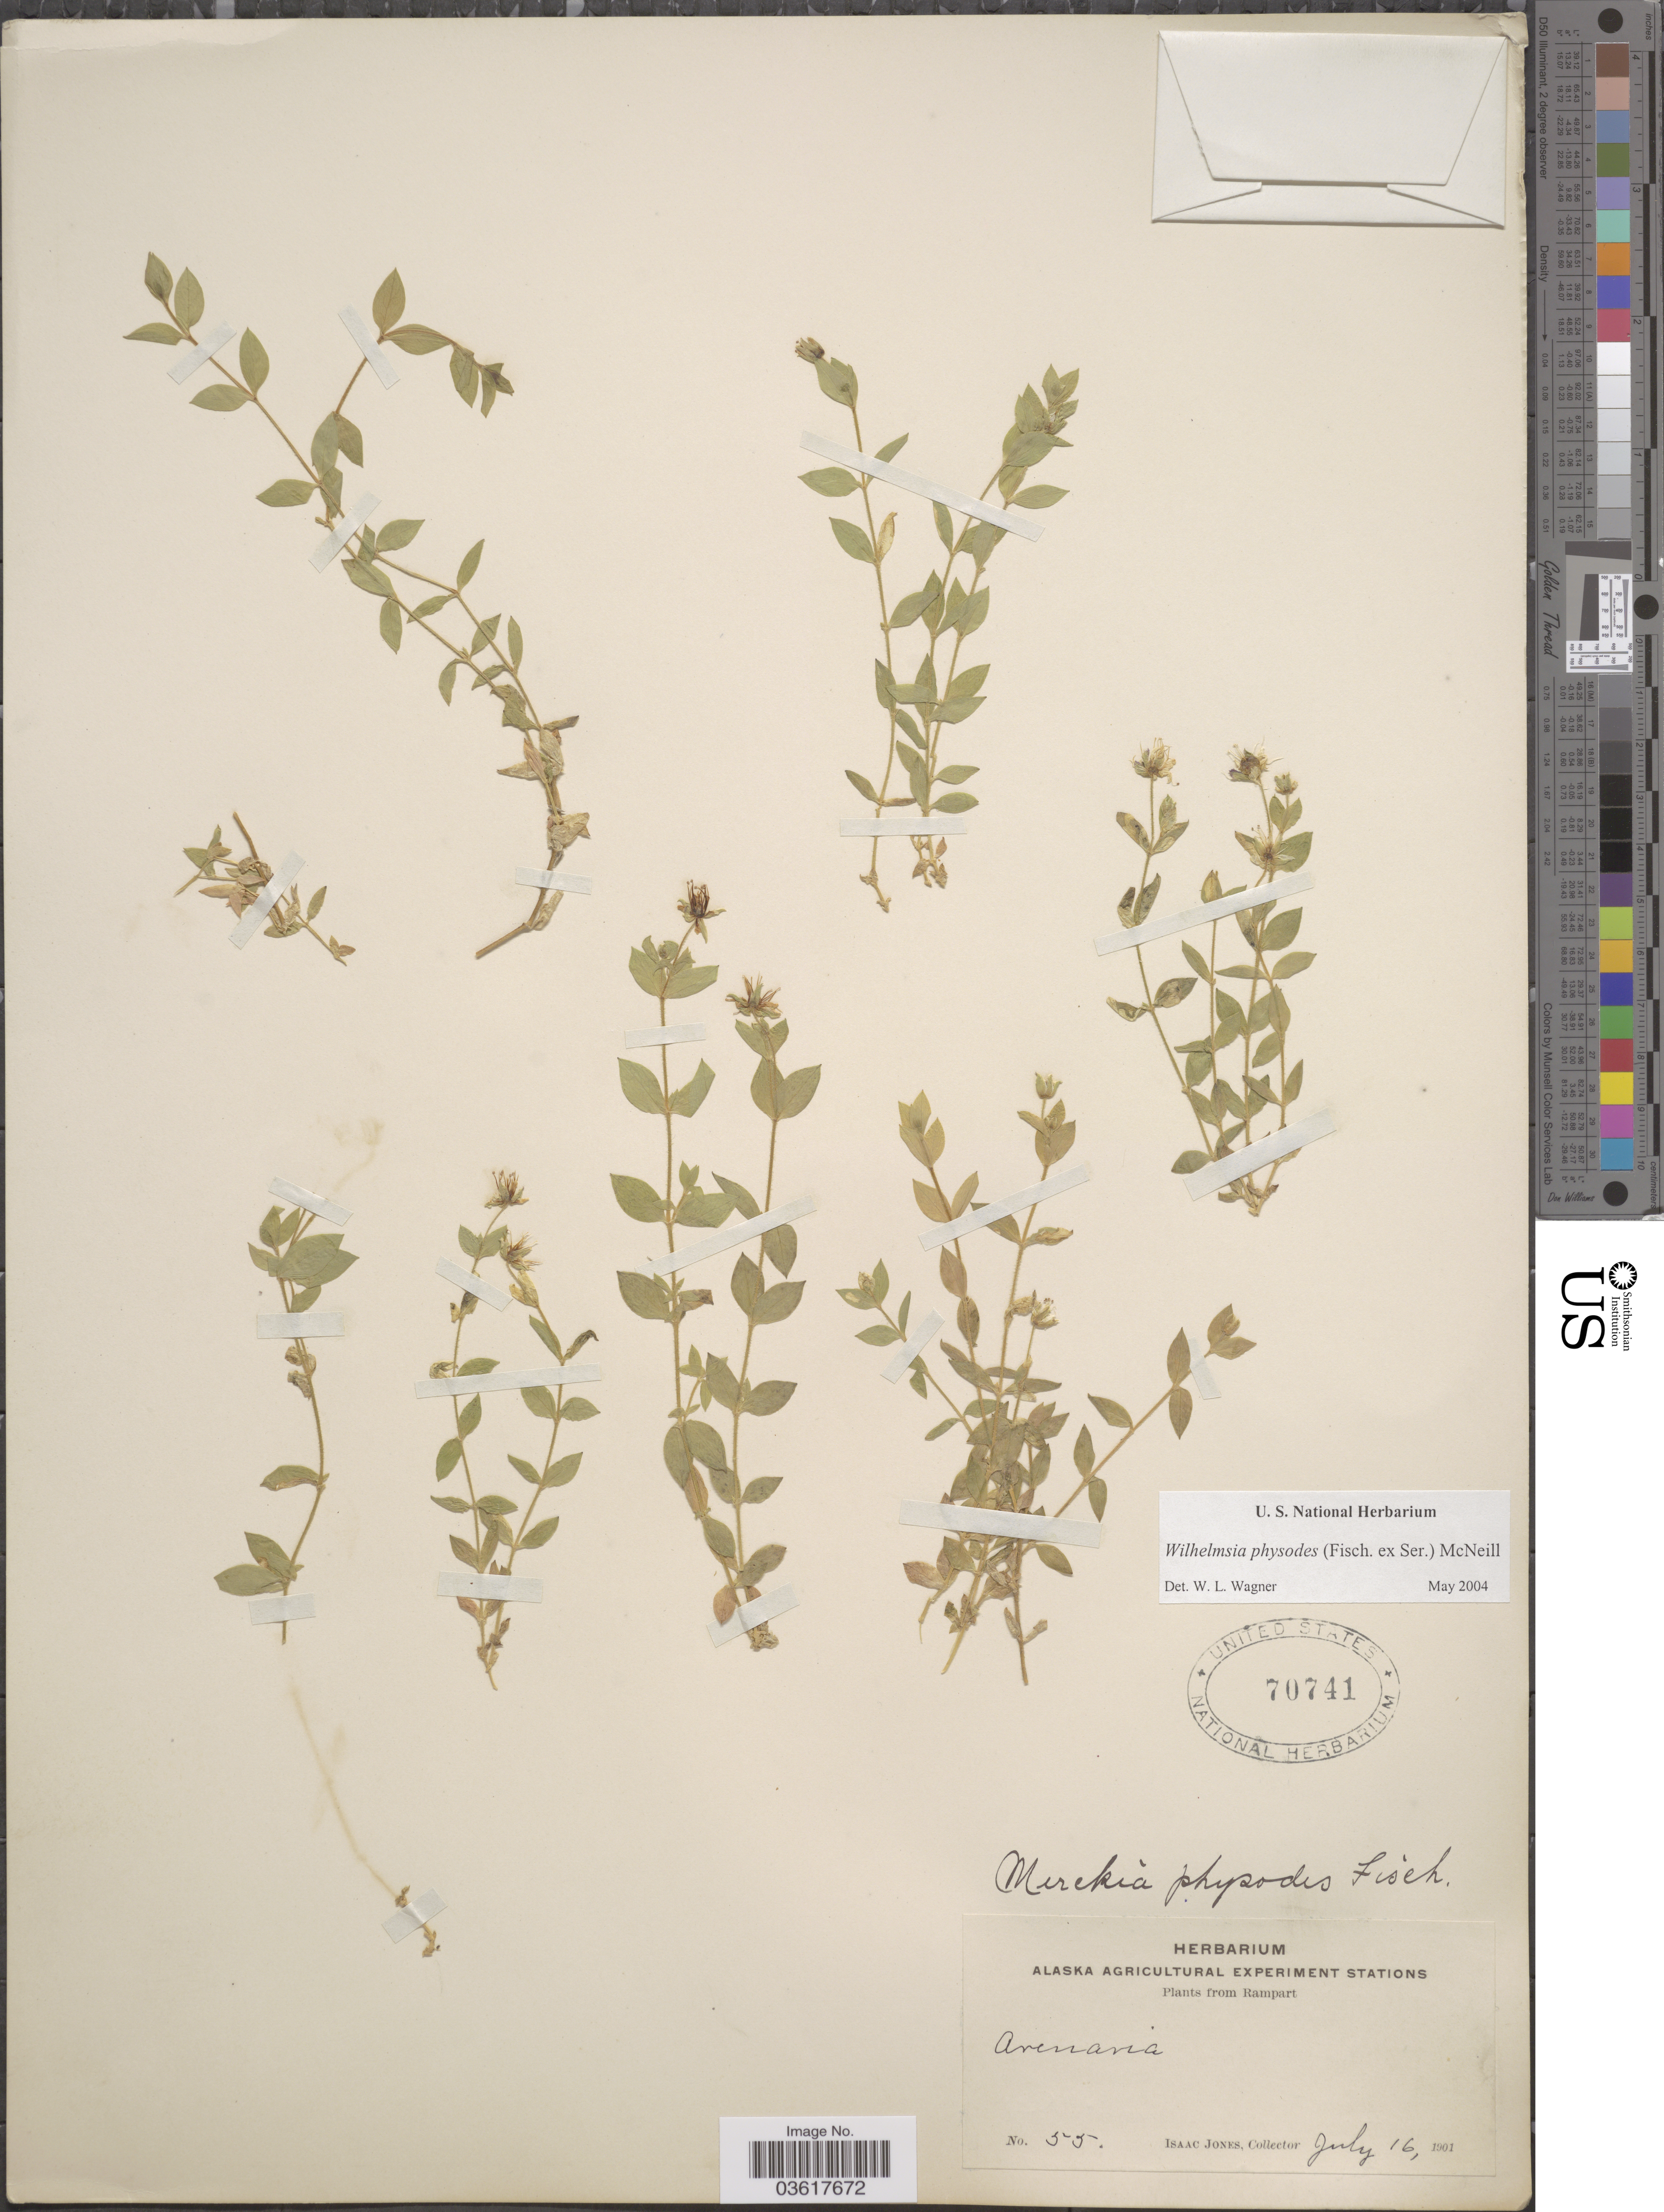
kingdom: Plantae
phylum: Tracheophyta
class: Magnoliopsida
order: Caryophyllales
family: Caryophyllaceae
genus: Wilhelmsia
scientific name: Wilhelmsia sp.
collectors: I. Jones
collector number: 55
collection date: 1901-07-16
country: United States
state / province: Alaska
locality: Rampart.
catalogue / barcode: US 70741